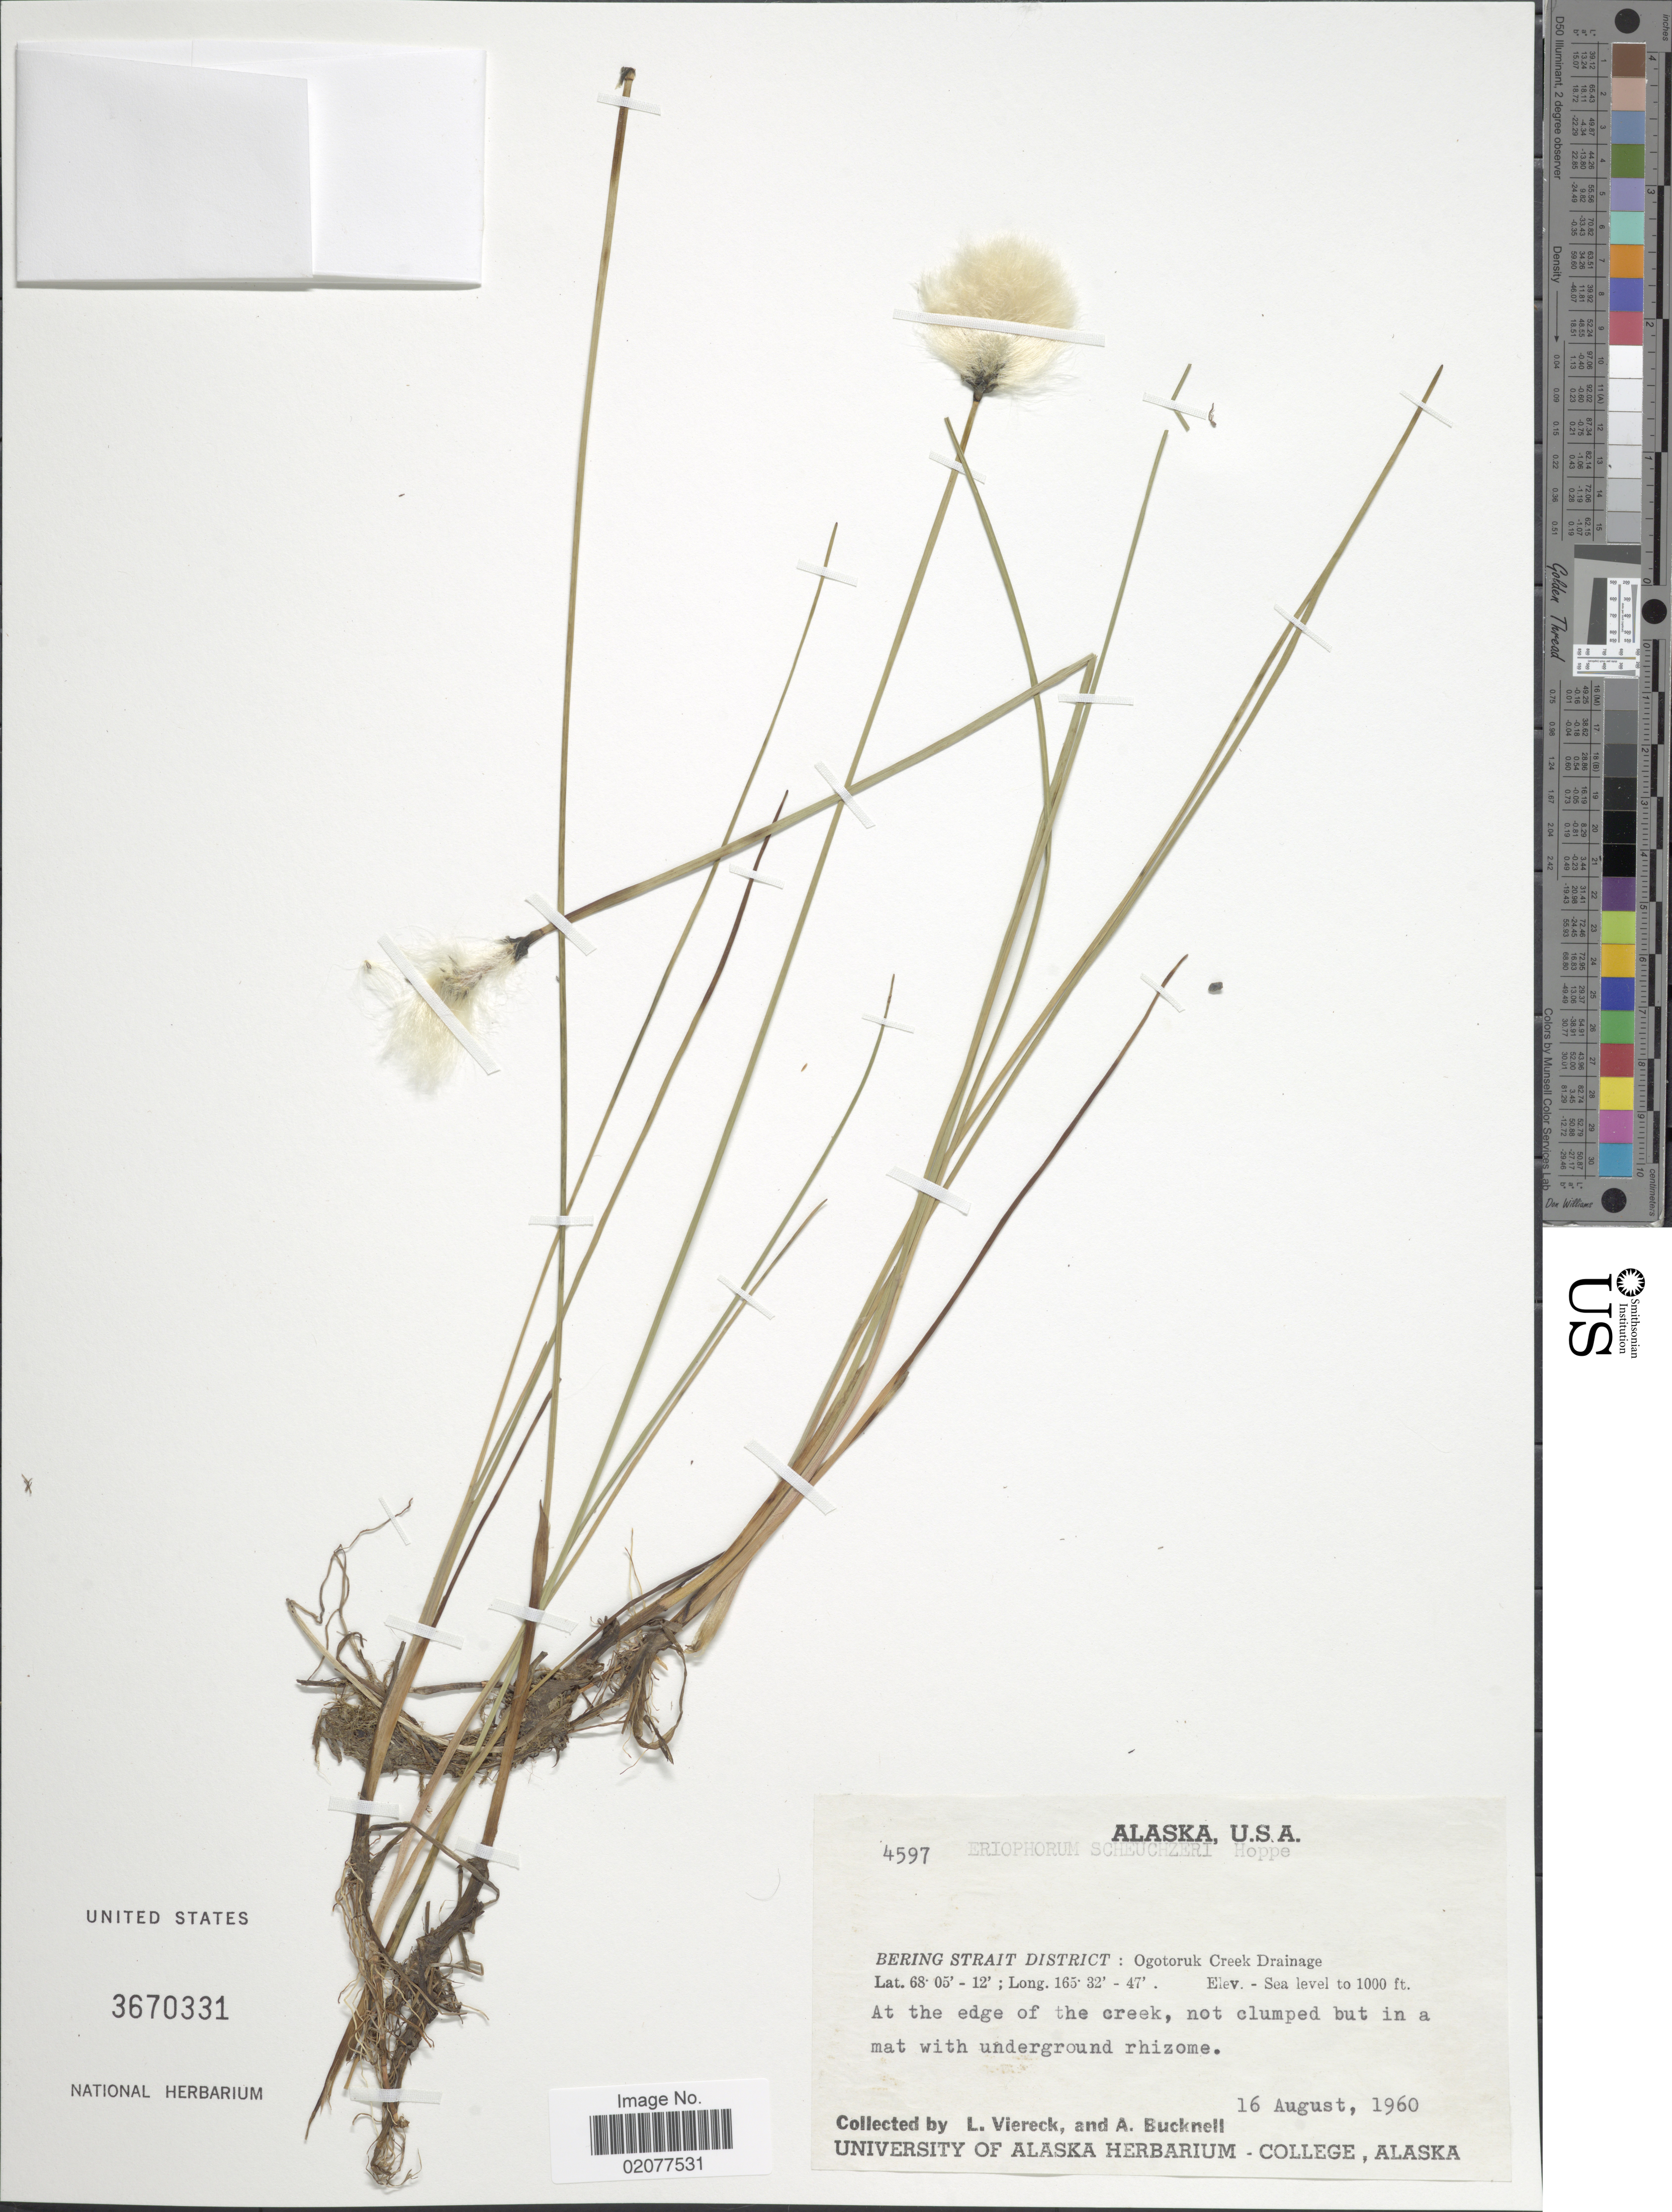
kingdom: Plantae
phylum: Tracheophyta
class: Liliopsida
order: Poales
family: Cyperaceae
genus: Eriophorum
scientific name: Eriophorum scheuchzeri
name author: Hoppe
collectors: L. Viereck & A. Bucknell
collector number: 4597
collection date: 1960-08-16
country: United States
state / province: Alaska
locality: Bering Strait District: Ogotoruk Creek Drainage. At the edge of the creek.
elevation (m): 305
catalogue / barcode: US 3670331